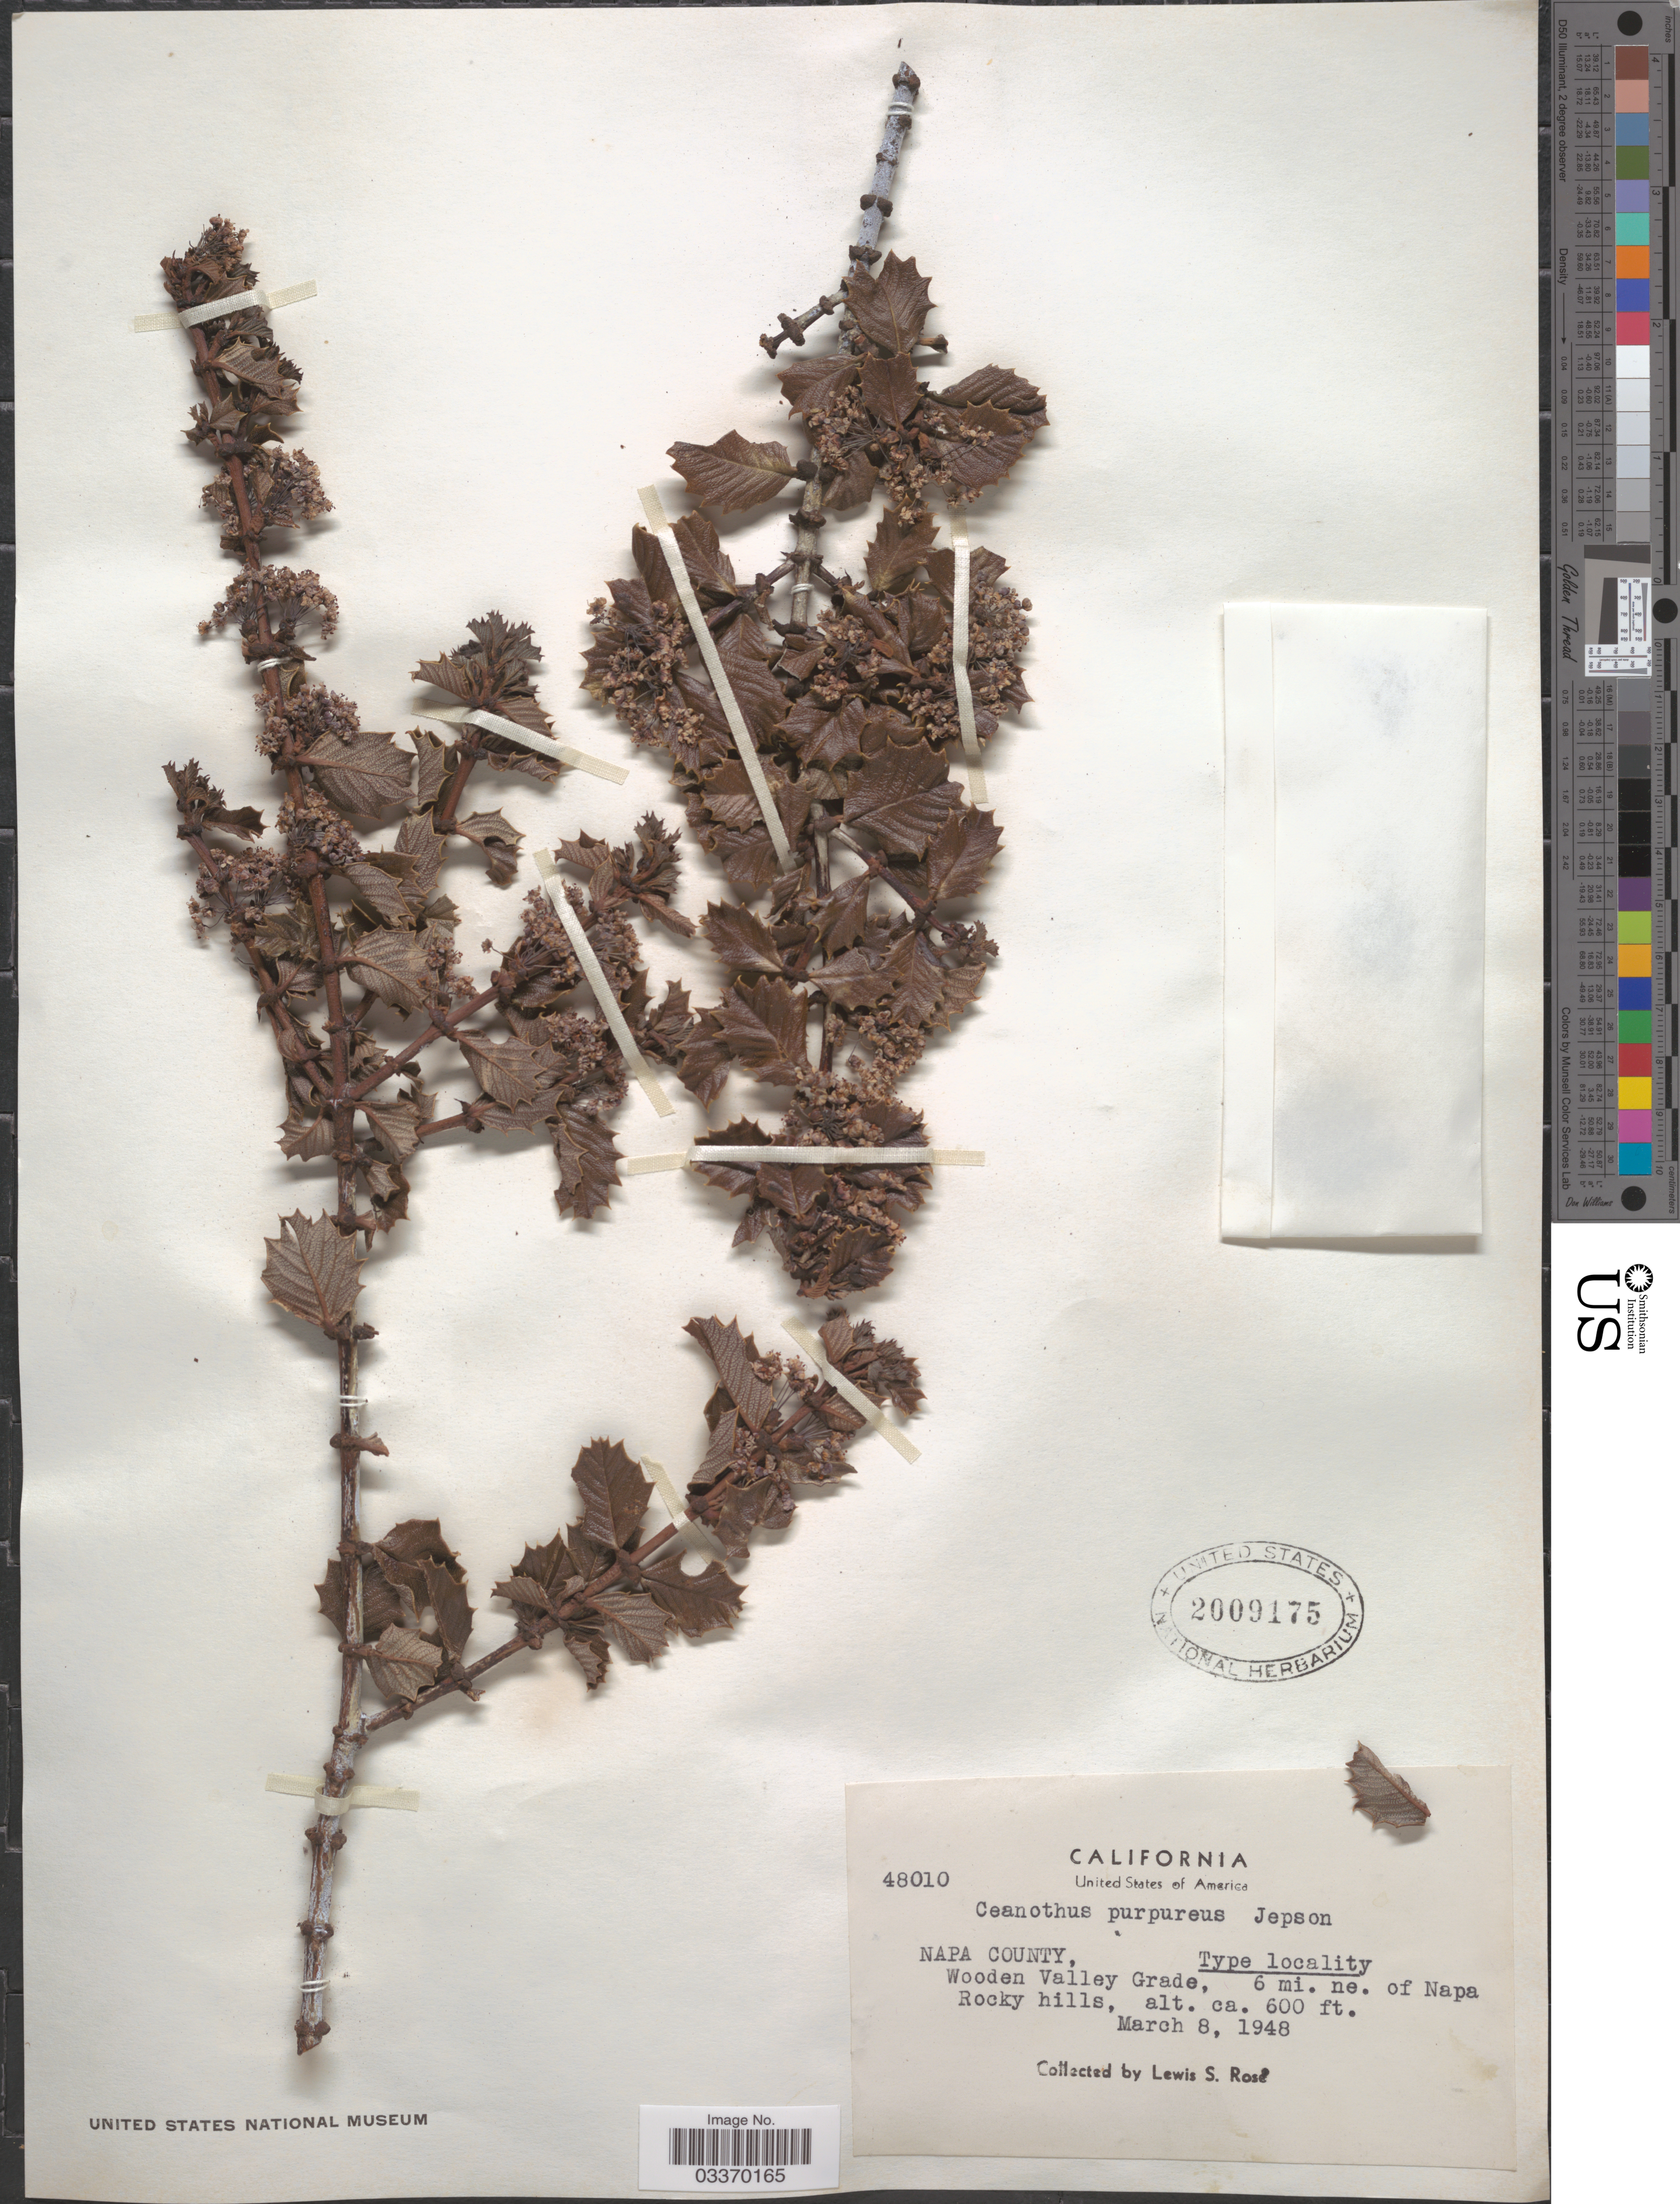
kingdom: Plantae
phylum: Tracheophyta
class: Magnoliopsida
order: Rosales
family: Rhamnaceae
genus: Ceanothus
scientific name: Ceanothus purpureus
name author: Jeps.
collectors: L. S. Rose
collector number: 48010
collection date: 1948-03-08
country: United States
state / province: California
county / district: Napa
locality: Napa County, Wooden Valley Grade, 6 mi. ne. of Napa Rocky hills.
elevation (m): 183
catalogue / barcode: US 2009175